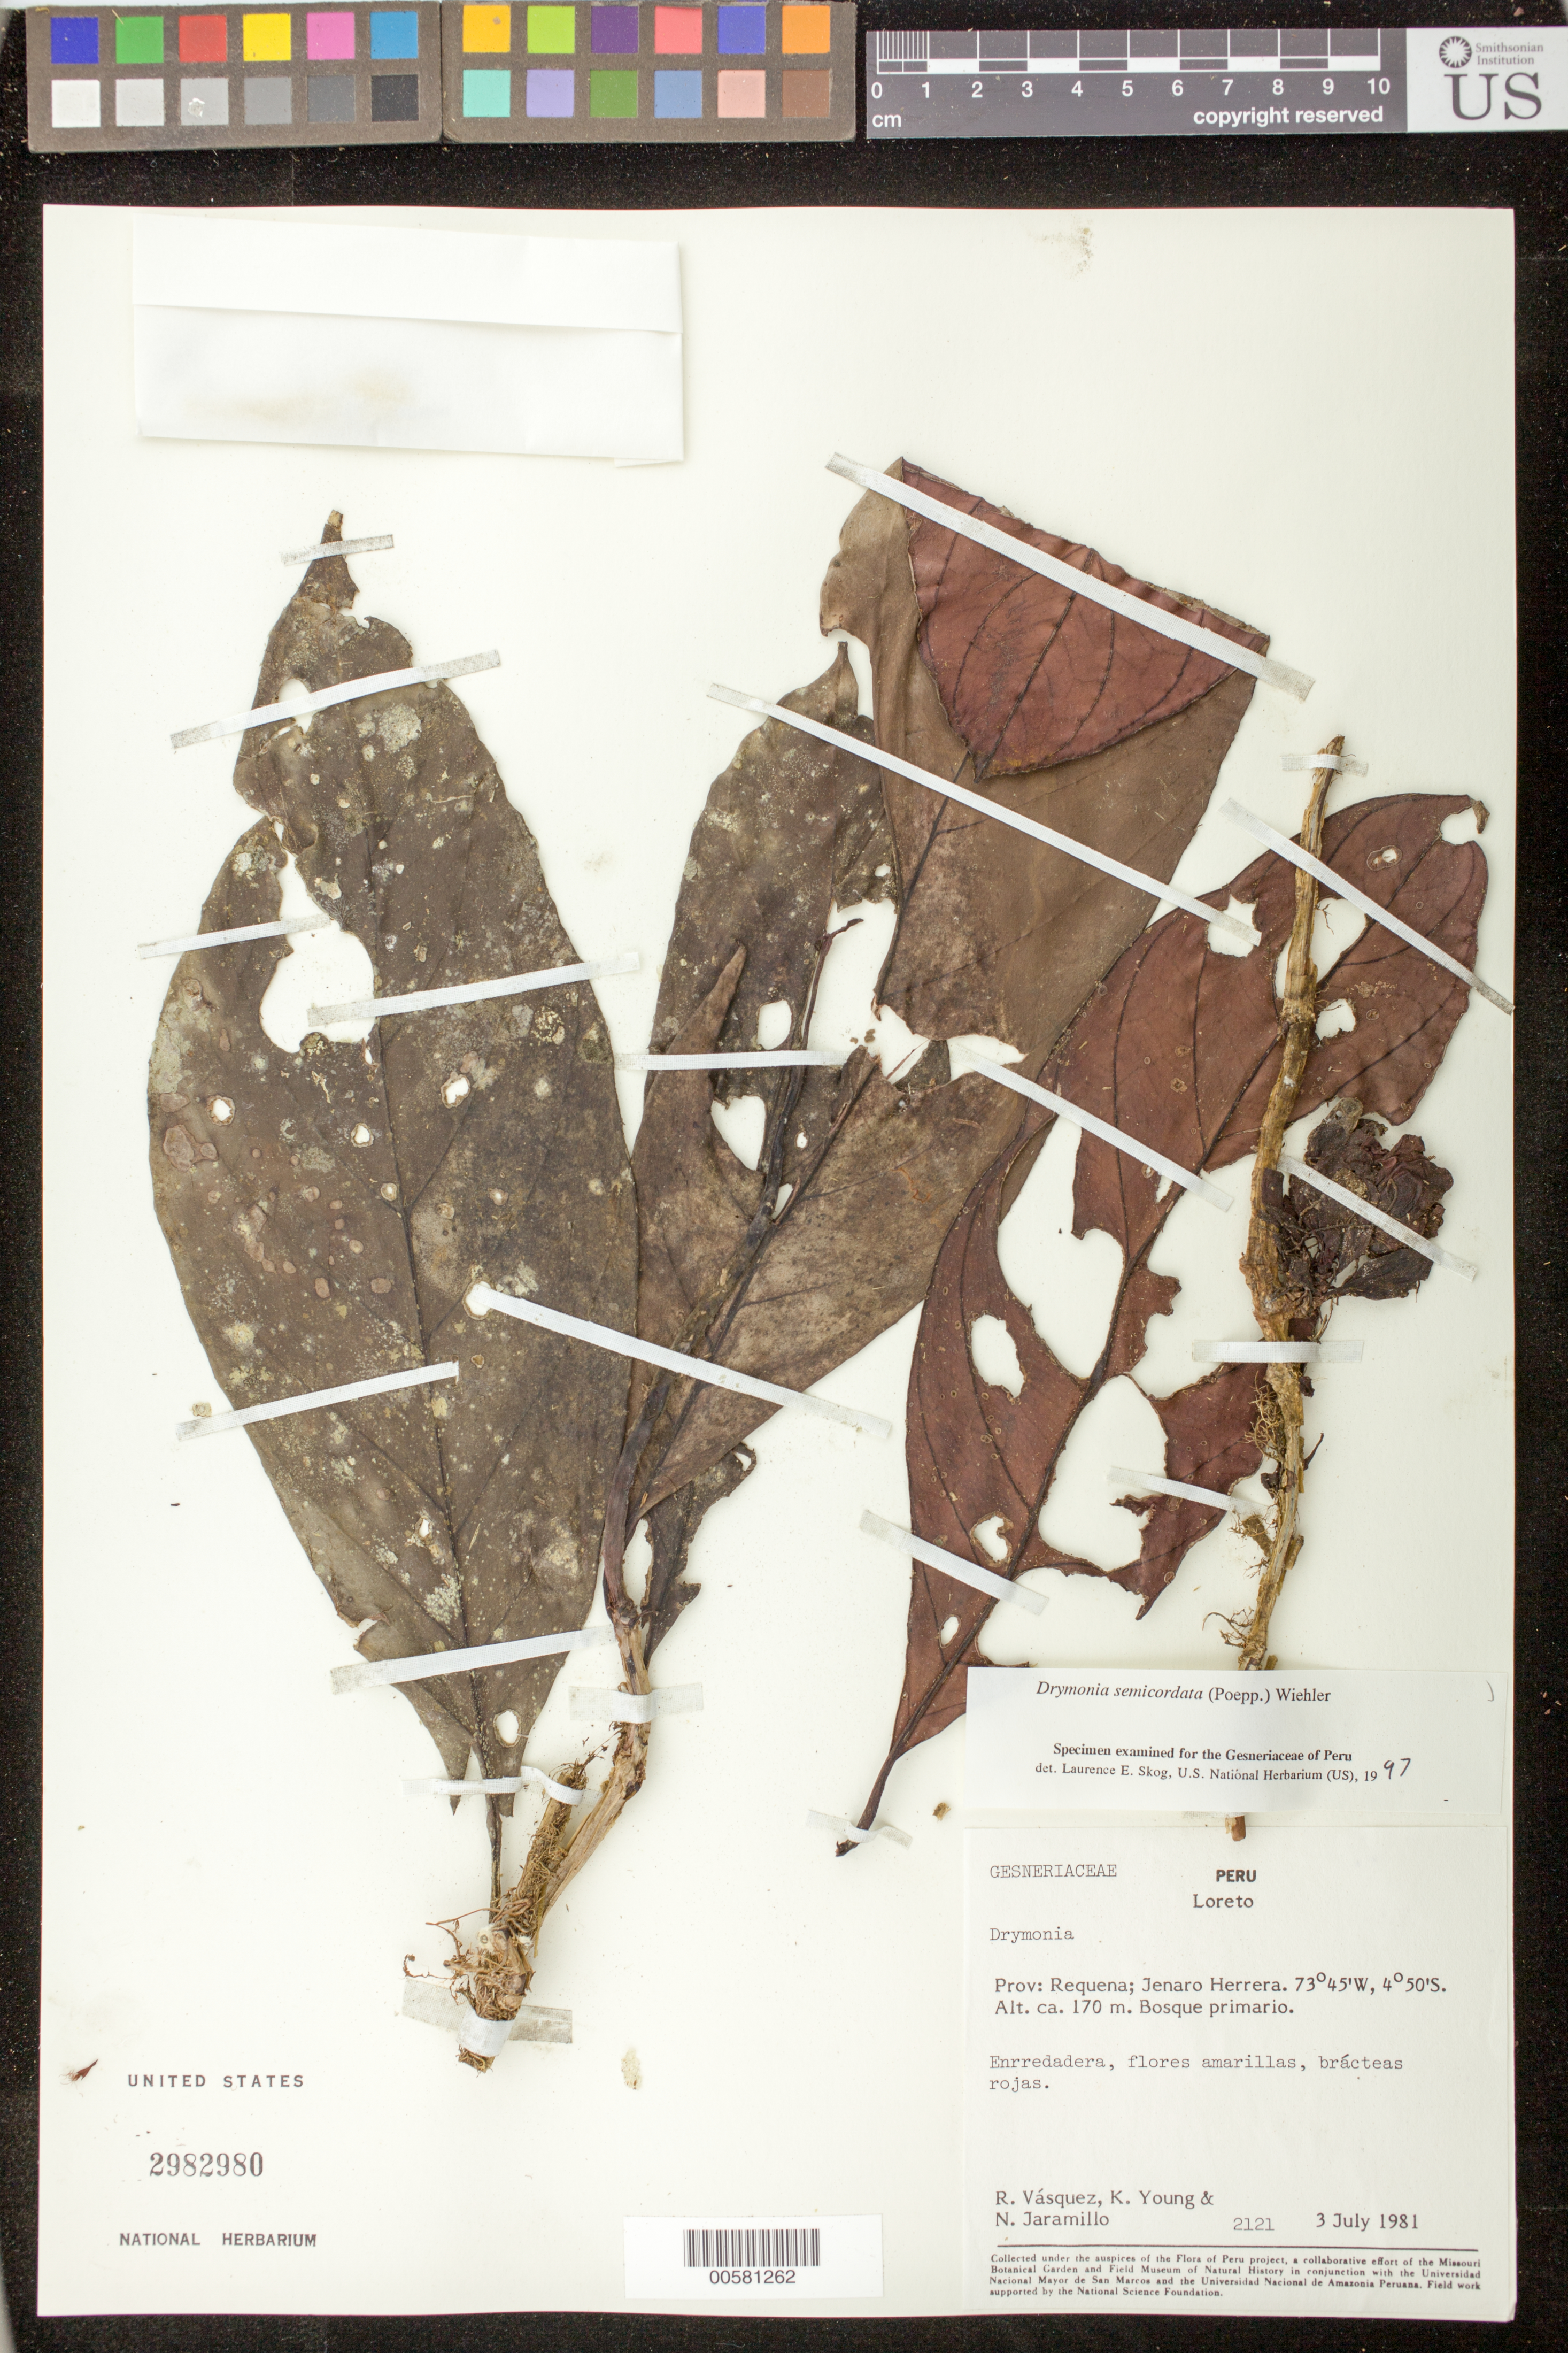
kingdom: Plantae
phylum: Tracheophyta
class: Magnoliopsida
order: Lamiales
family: Gesneriaceae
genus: Drymonia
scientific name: Drymonia semicordata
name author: (Poepp.) Wiehler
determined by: Skog, Laurence E.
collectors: R. Vásquez, K. Young & N. Jaramillo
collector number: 2121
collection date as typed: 03 Jul 1981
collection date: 1981-07-03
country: Peru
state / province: Loreto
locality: Prov. Requena; Jenaro Herrera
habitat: Bosque primario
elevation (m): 170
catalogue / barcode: US 2982980